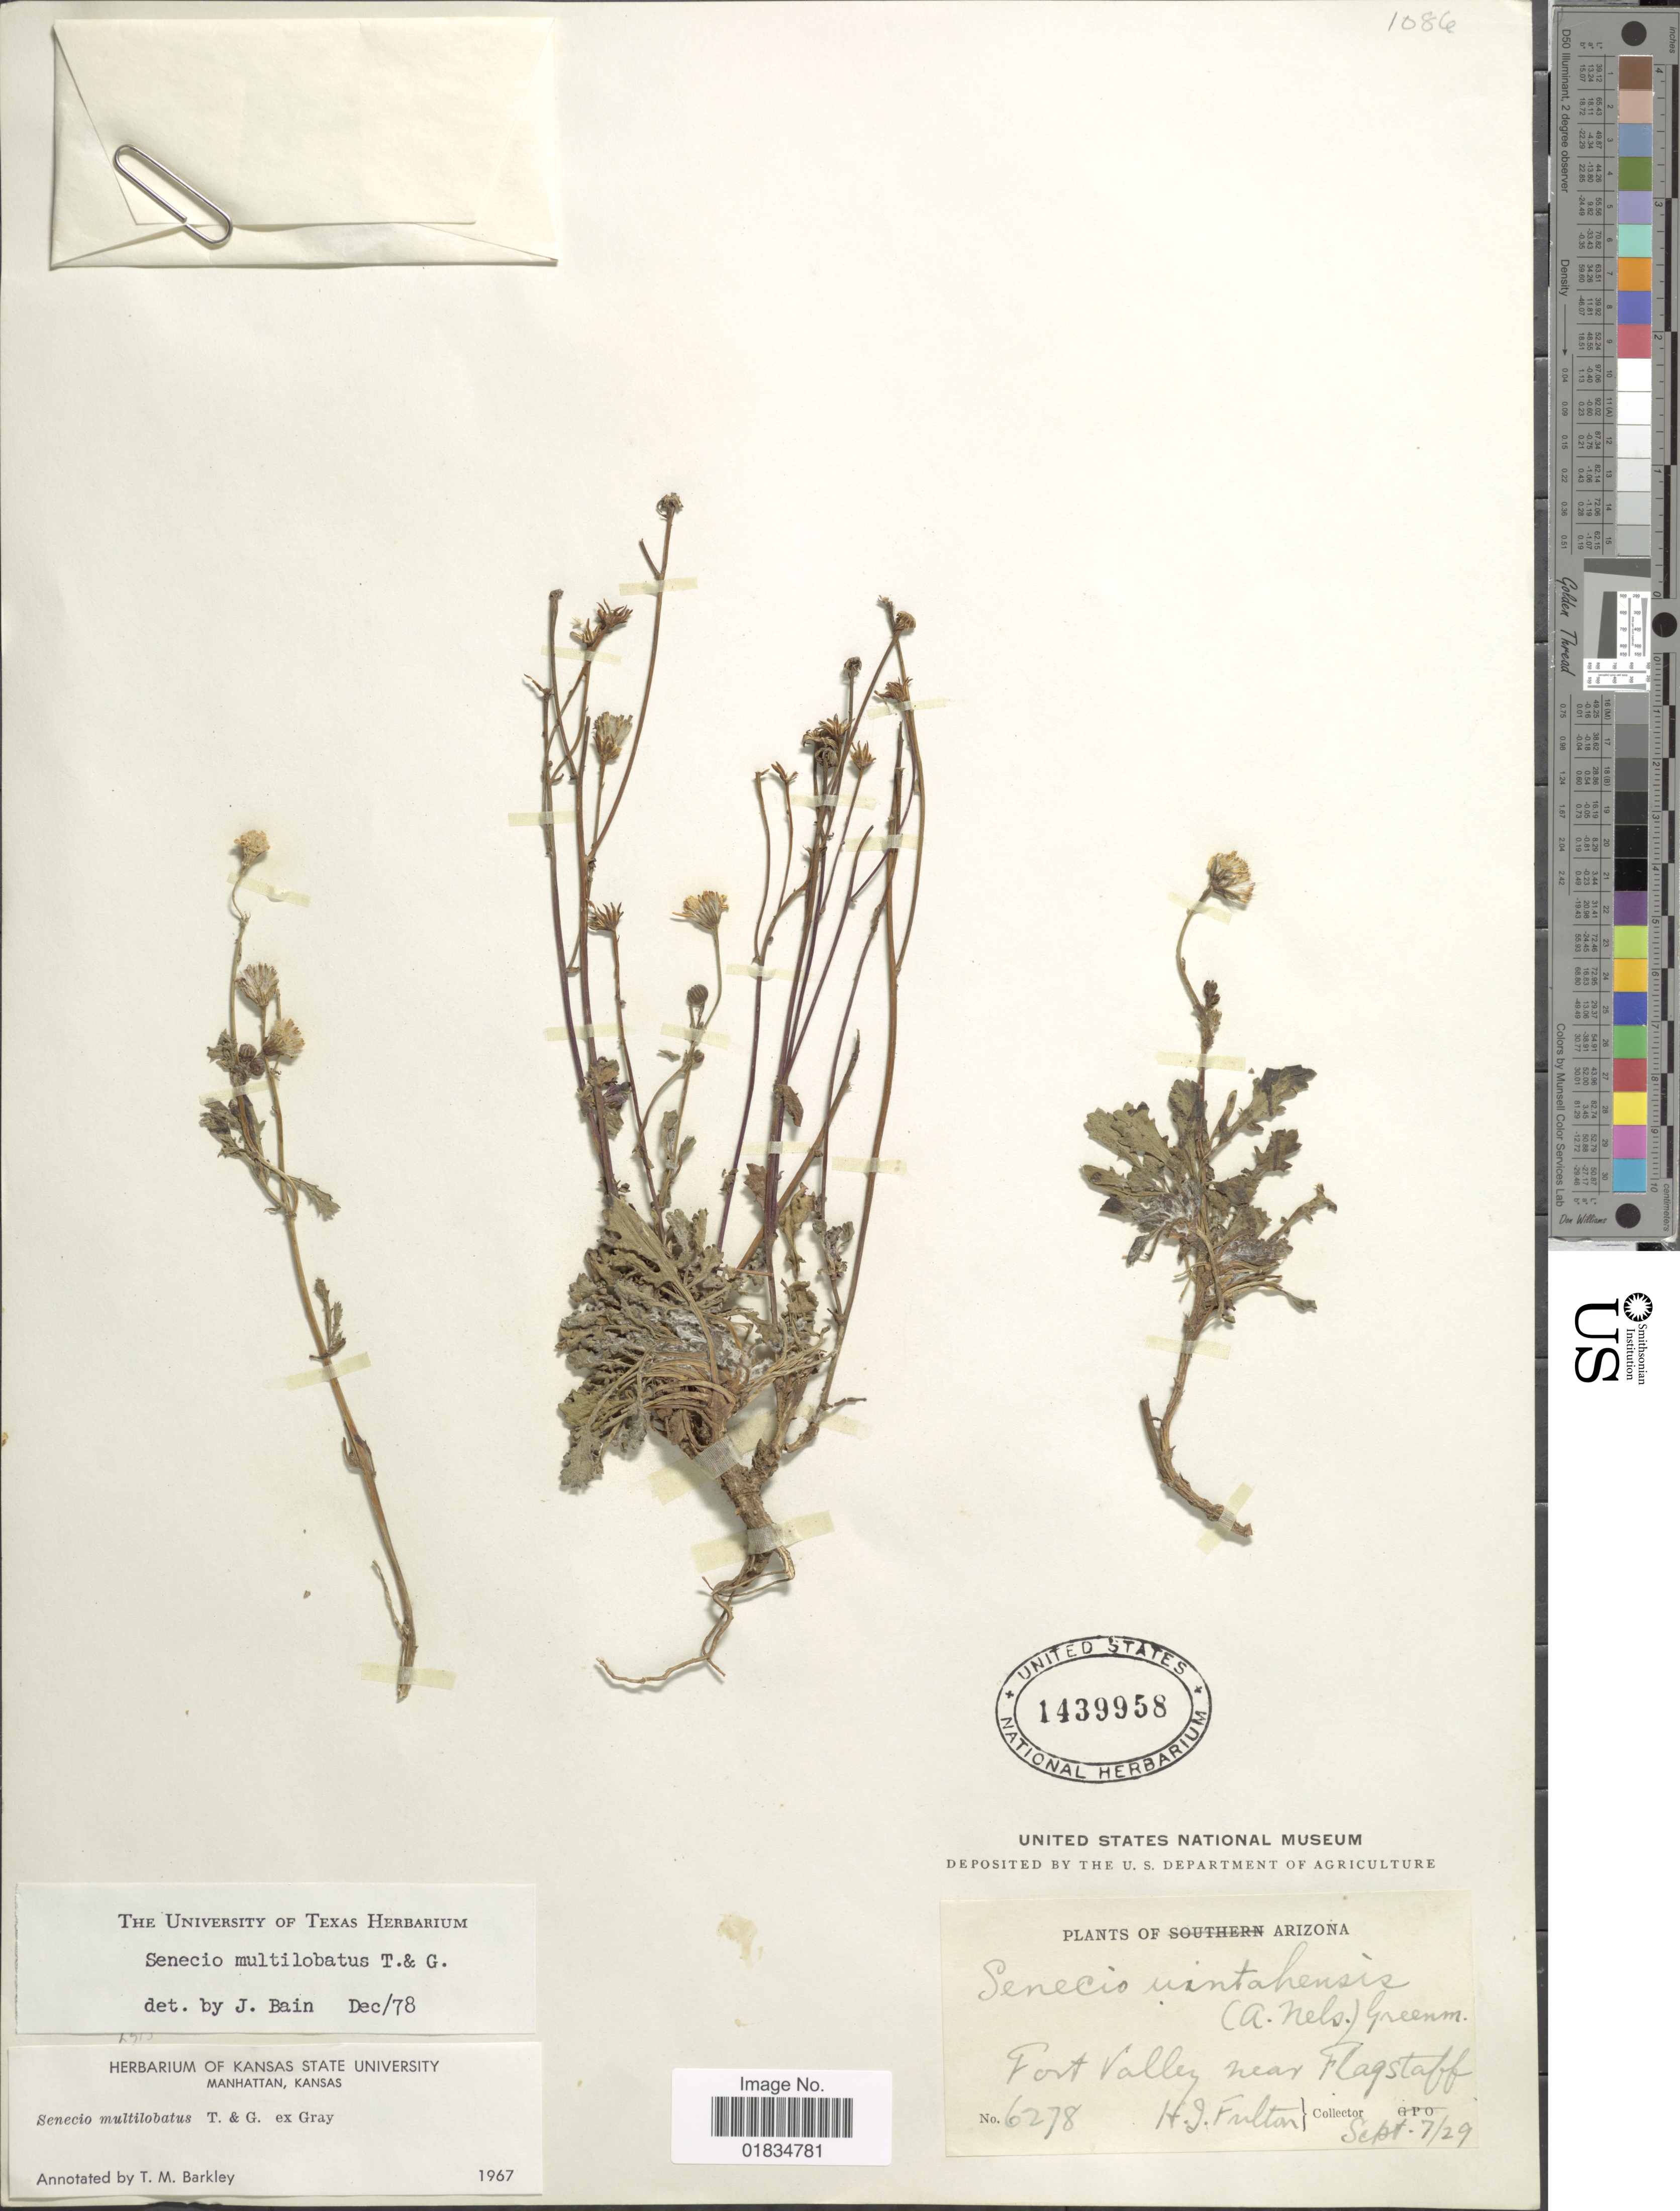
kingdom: Plantae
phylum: Tracheophyta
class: Magnoliopsida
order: Asterales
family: Asteraceae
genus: Senecio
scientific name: Senecio multicapitatus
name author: Greenm.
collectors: J. M. Campbell & et al.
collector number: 211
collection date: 1961-06-28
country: United States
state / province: Alaska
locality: Brooks Range. Vicinity of Itkillik lake, Upper Itkillik River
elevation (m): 792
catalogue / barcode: US 2440838